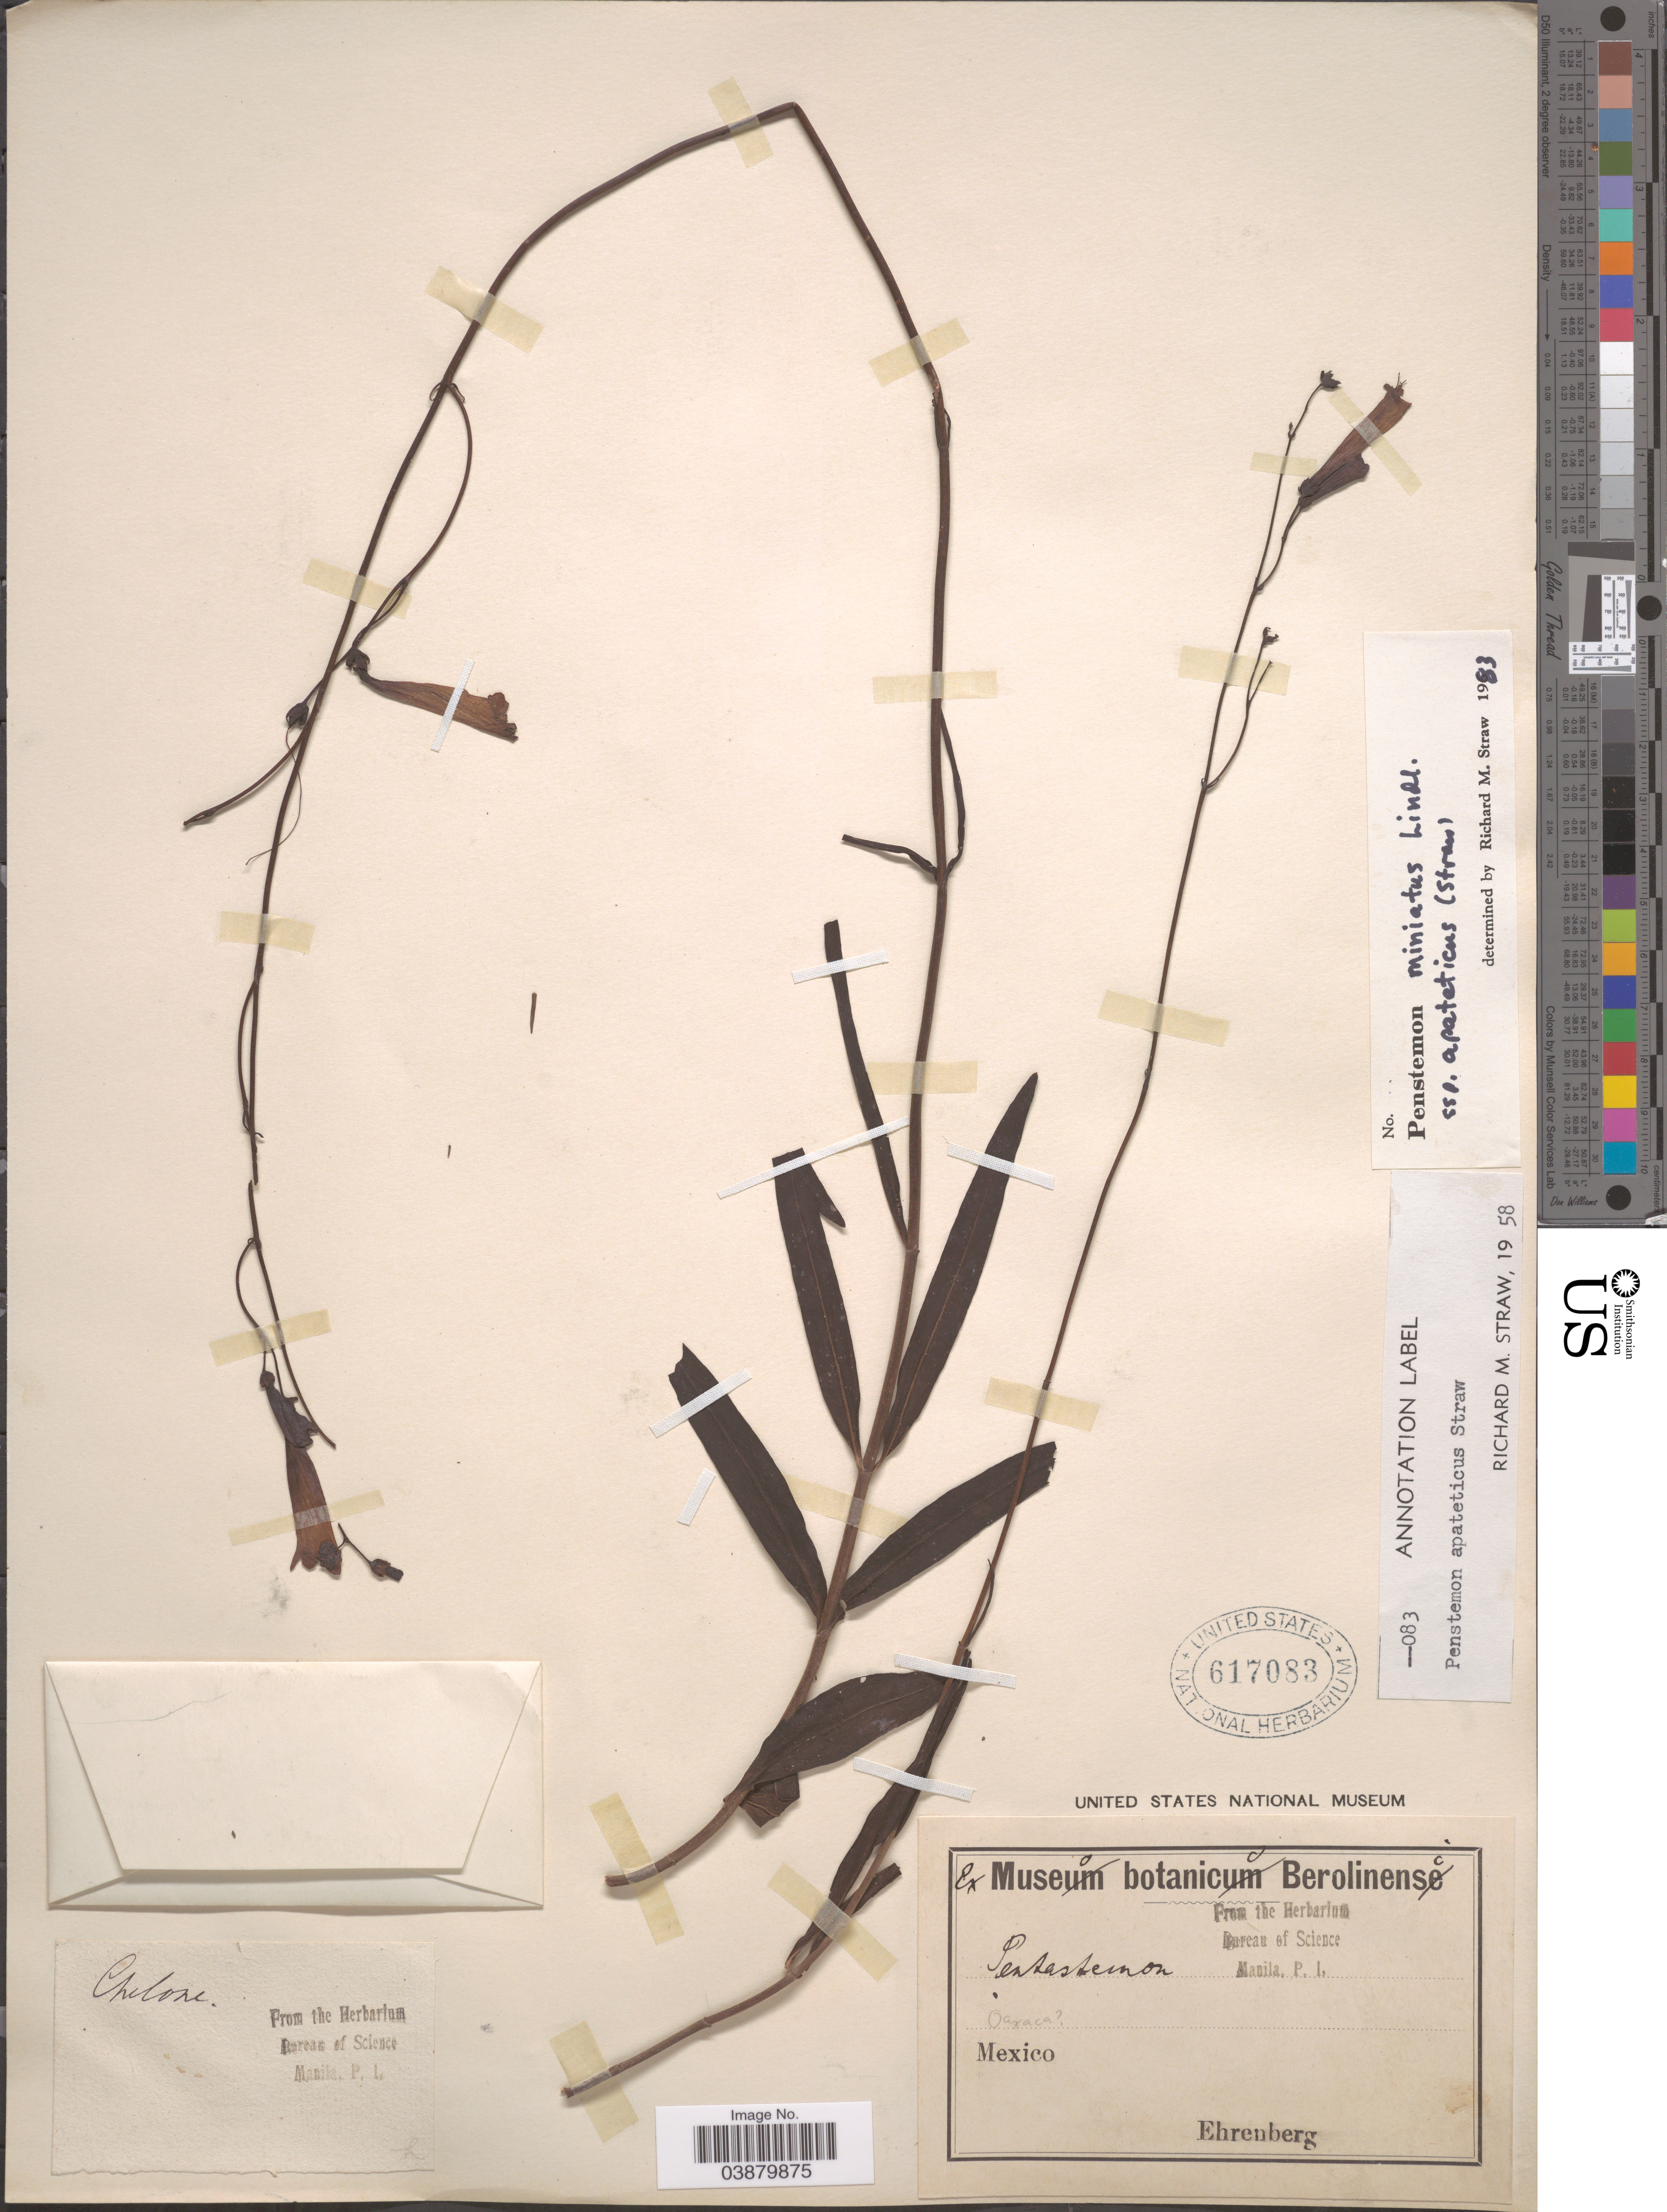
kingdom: Plantae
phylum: Tracheophyta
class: Magnoliopsida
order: Lamiales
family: Plantaginaceae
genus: Penstemon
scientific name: Penstemon miniatus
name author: Lindl.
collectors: -. Ehrenberg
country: Mexico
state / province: Oaxaca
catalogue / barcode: US 617083